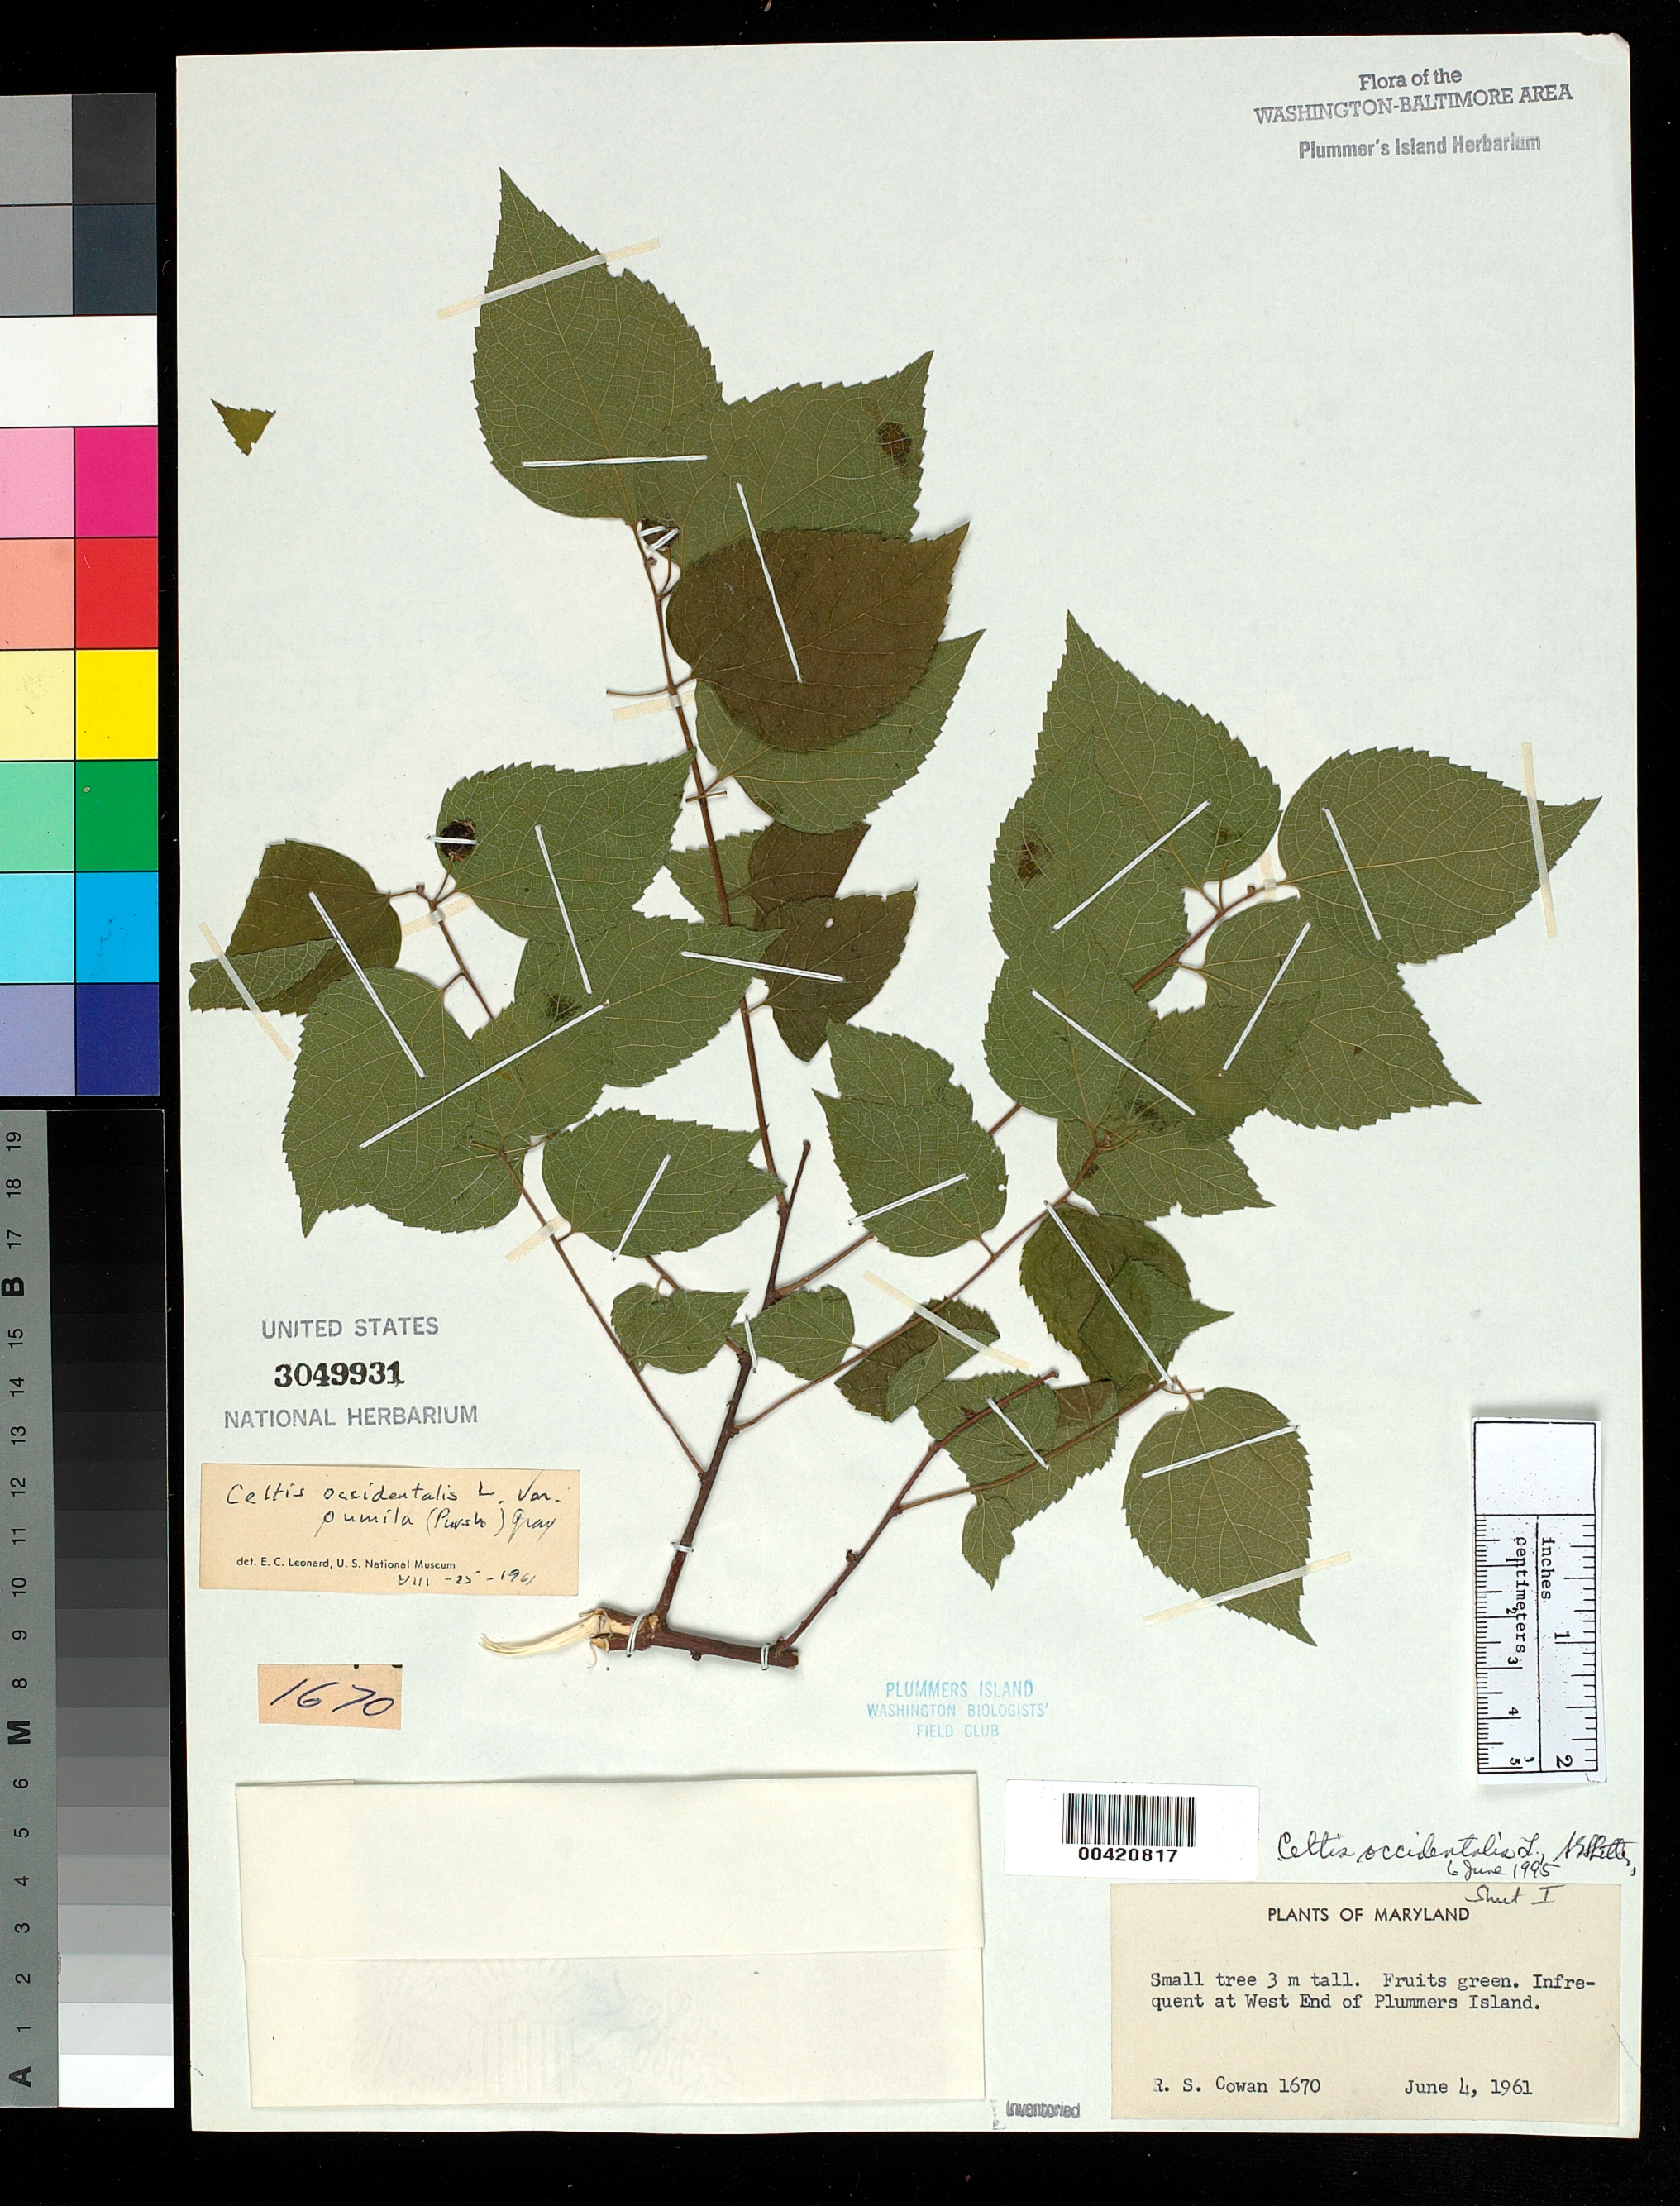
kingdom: Plantae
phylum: Tracheophyta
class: Magnoliopsida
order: Rosales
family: Cannabaceae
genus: Celtis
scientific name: Celtis occidentalis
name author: L.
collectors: R. S. Cowan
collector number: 1670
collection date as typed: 04 Jun 1961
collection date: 1961-06-04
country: United States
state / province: Maryland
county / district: Montgomery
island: Plummers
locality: Plummer's Island; west end C. & O. Canal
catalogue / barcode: US 3049931